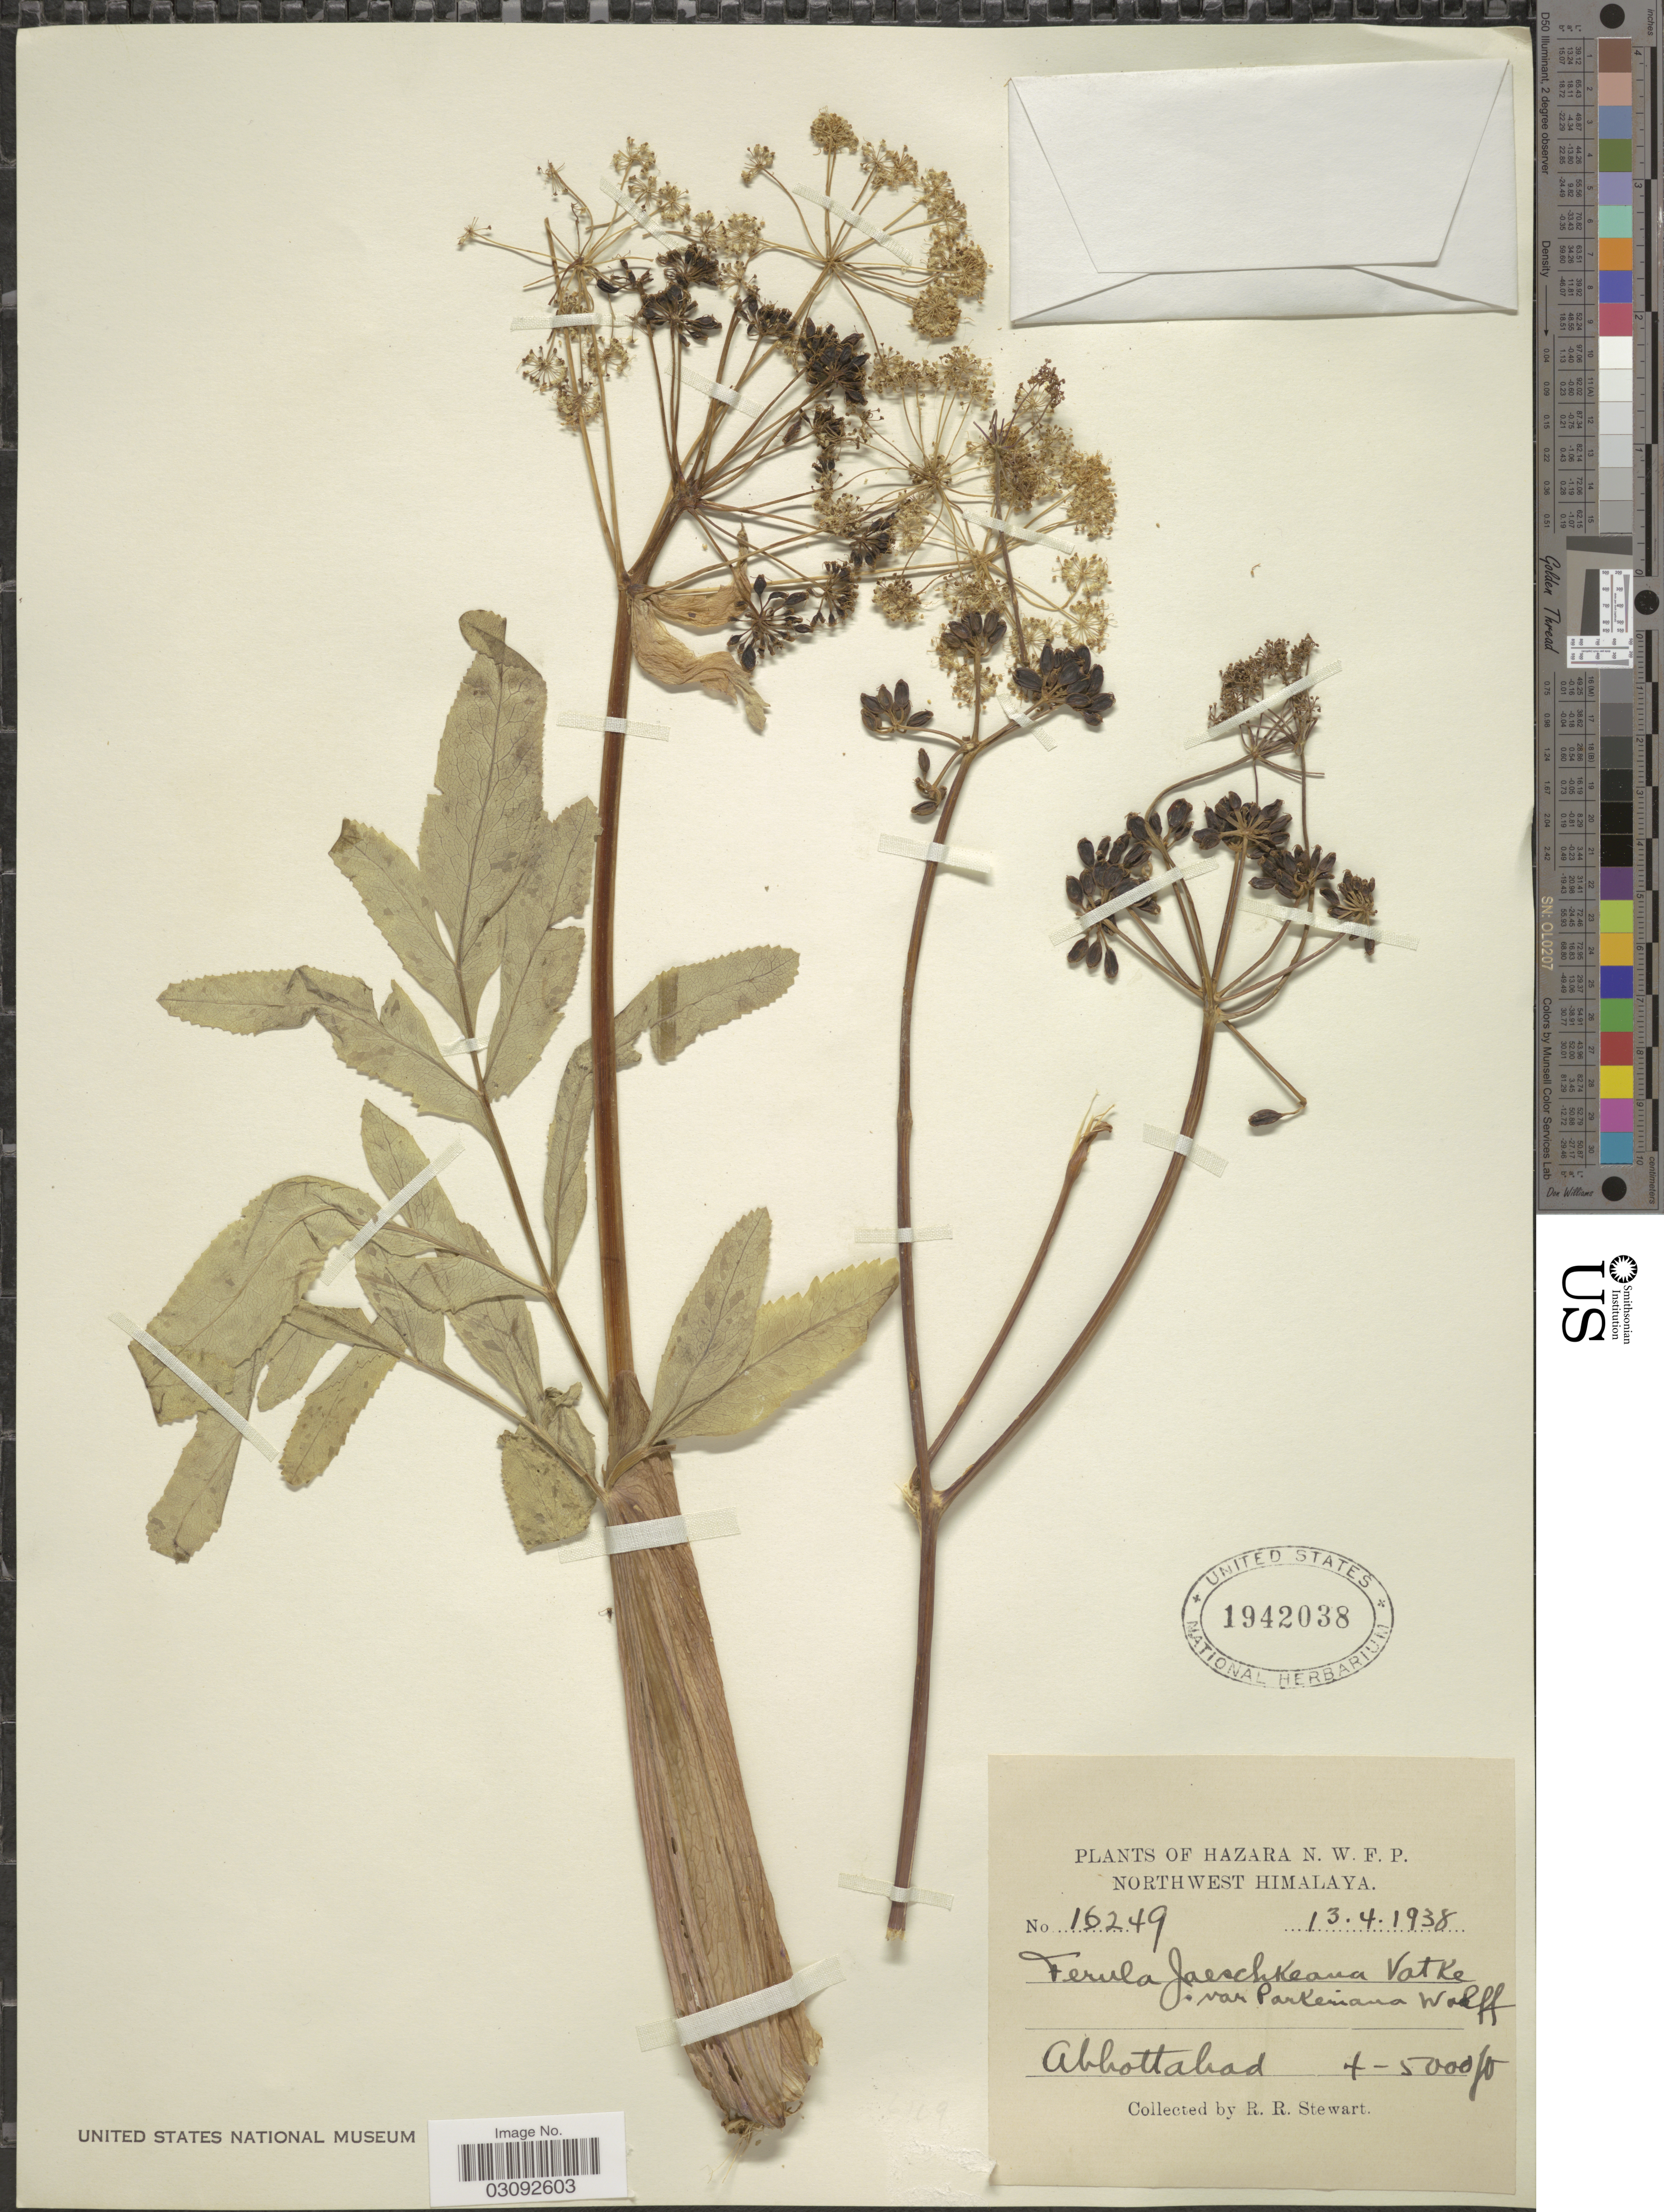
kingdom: Plantae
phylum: Tracheophyta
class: Magnoliopsida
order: Apiales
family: Apiaceae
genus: Ferula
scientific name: Ferula jaeschkeana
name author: Vatke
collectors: R. Stewart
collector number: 16249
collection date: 1938-04-13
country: Pakistan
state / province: Khyber Pakhtunkhwa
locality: Hazara N.W.F.P. Northwest Himalaya. Abbottabad.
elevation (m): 1219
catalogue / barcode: US 1942038